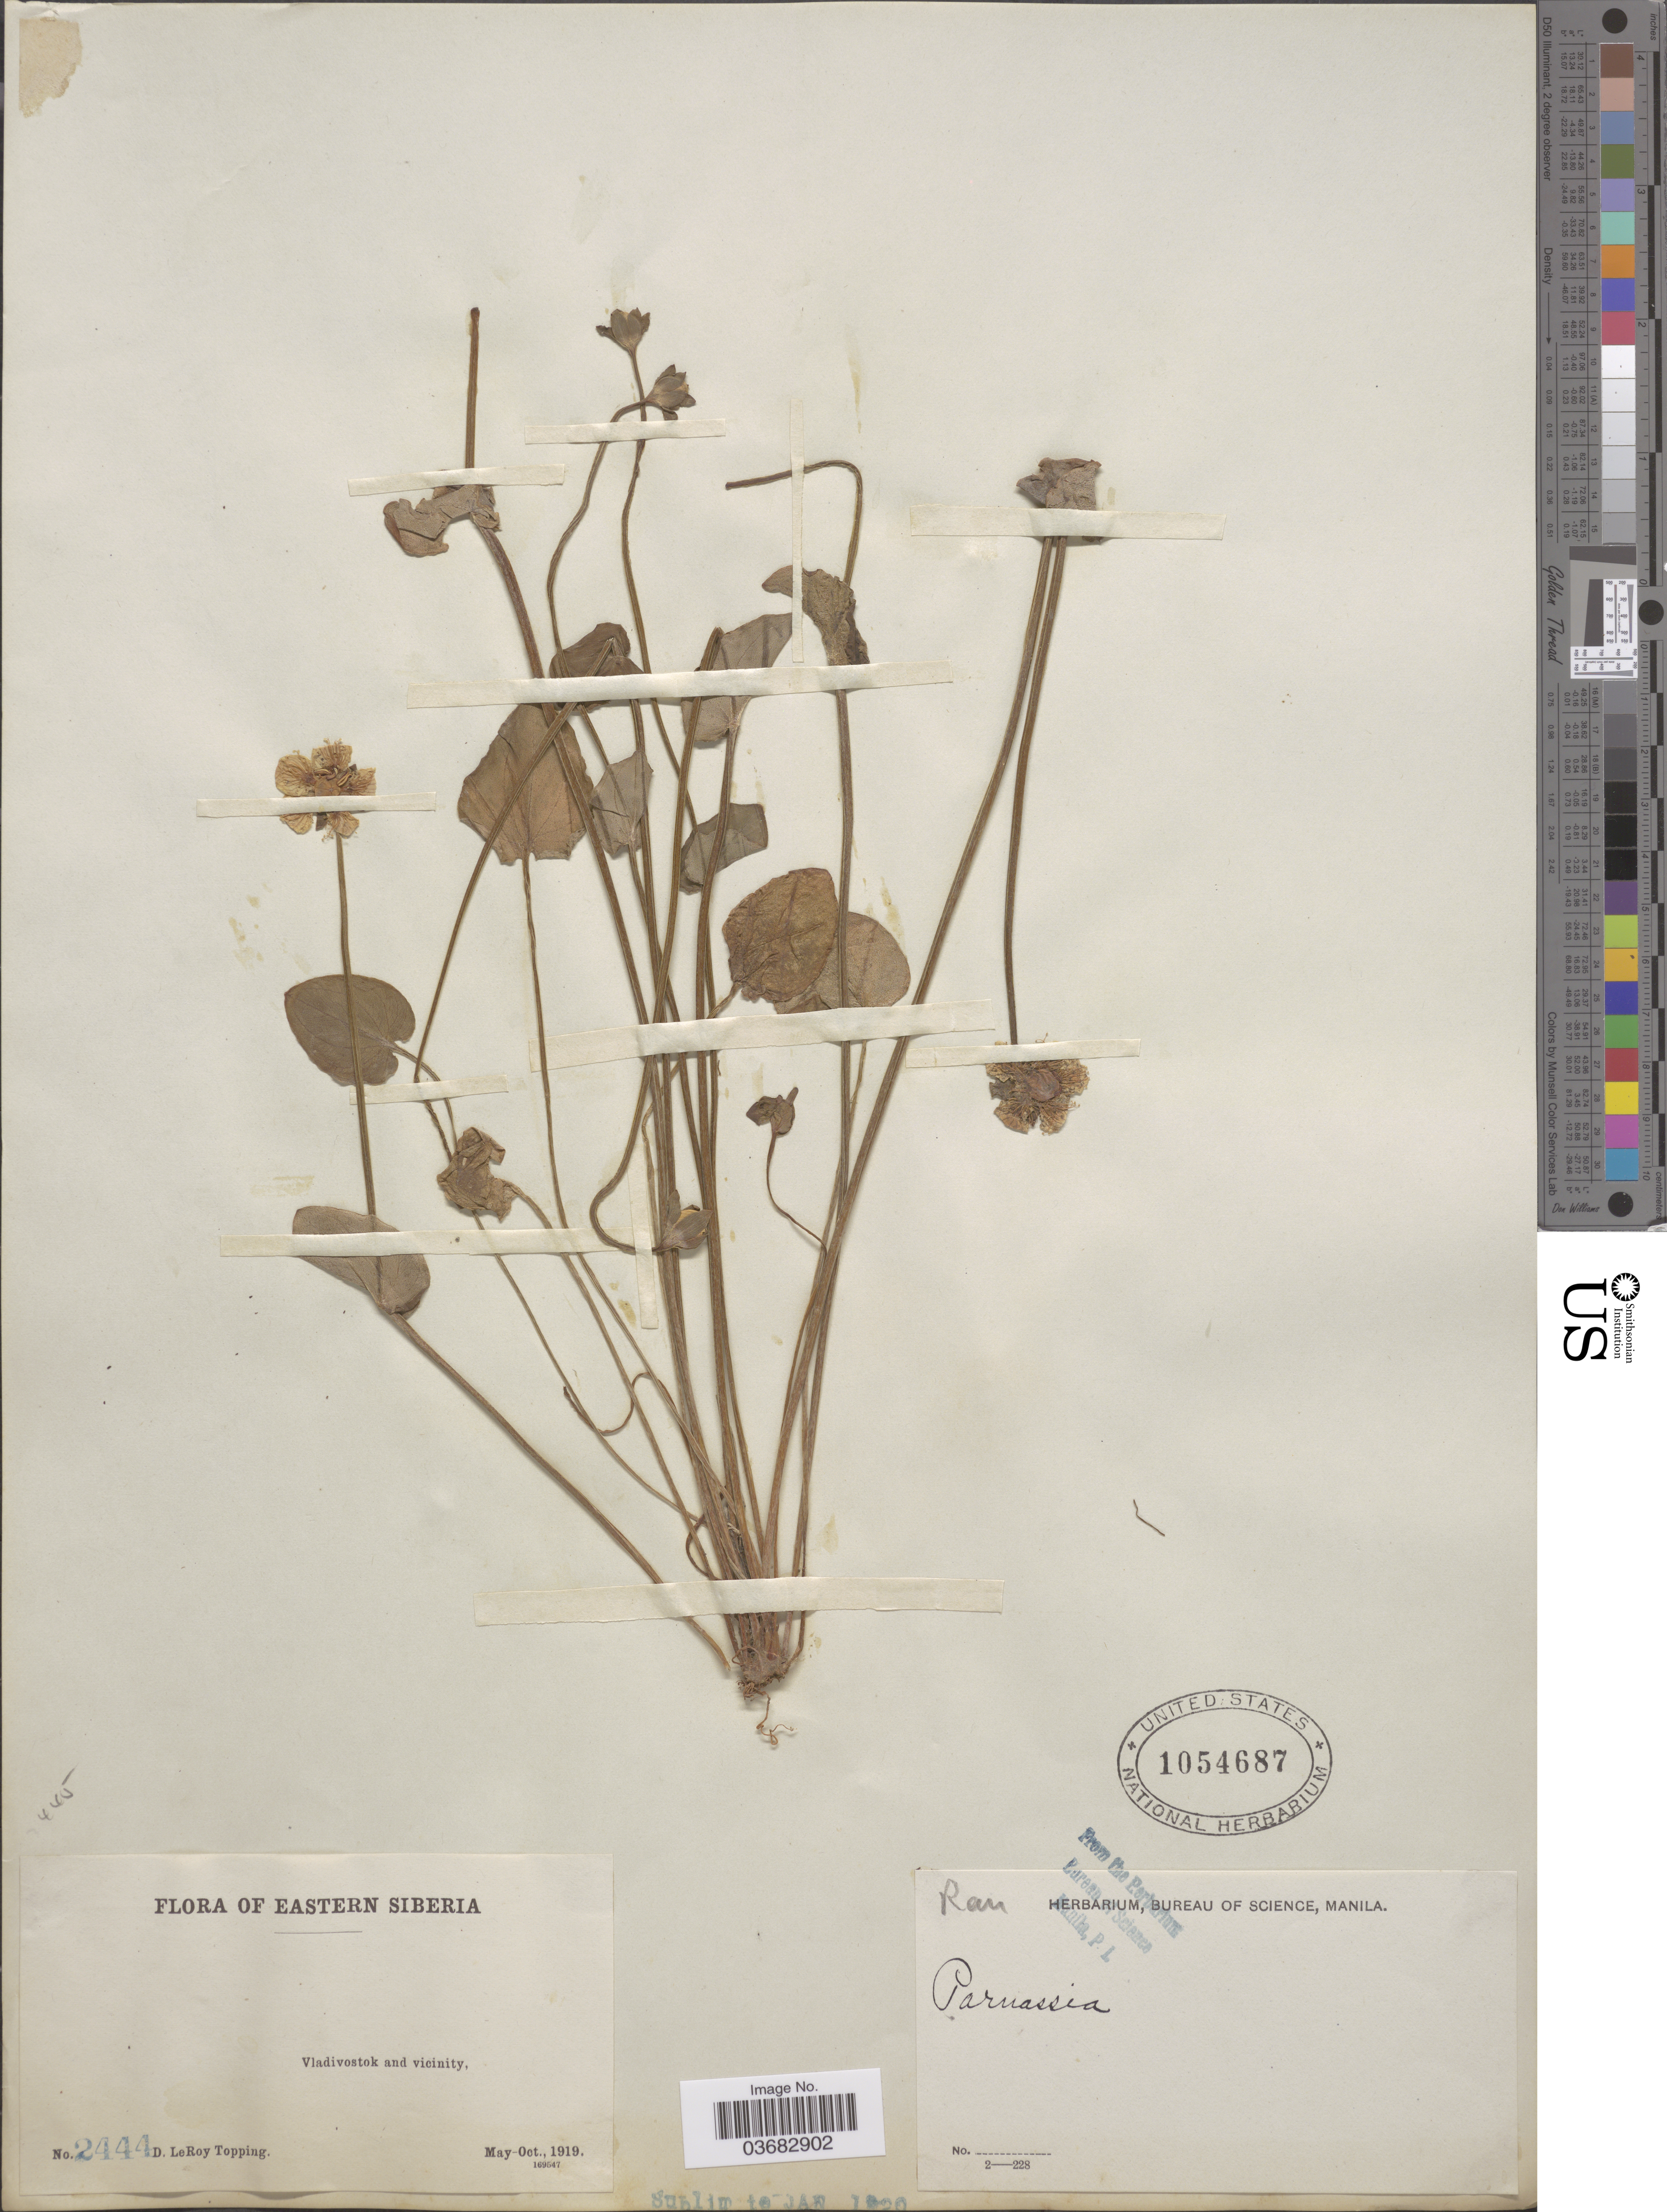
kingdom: Plantae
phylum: Tracheophyta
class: Magnoliopsida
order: Celastrales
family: Parnassiaceae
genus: Parnassia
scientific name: Parnassia sp.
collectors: D. L. Topping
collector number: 2444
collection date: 1919-05/1919-10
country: Russian Federation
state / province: Primorsky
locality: Eastern Siberia. Vladivostok and vicinity.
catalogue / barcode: US 1054687